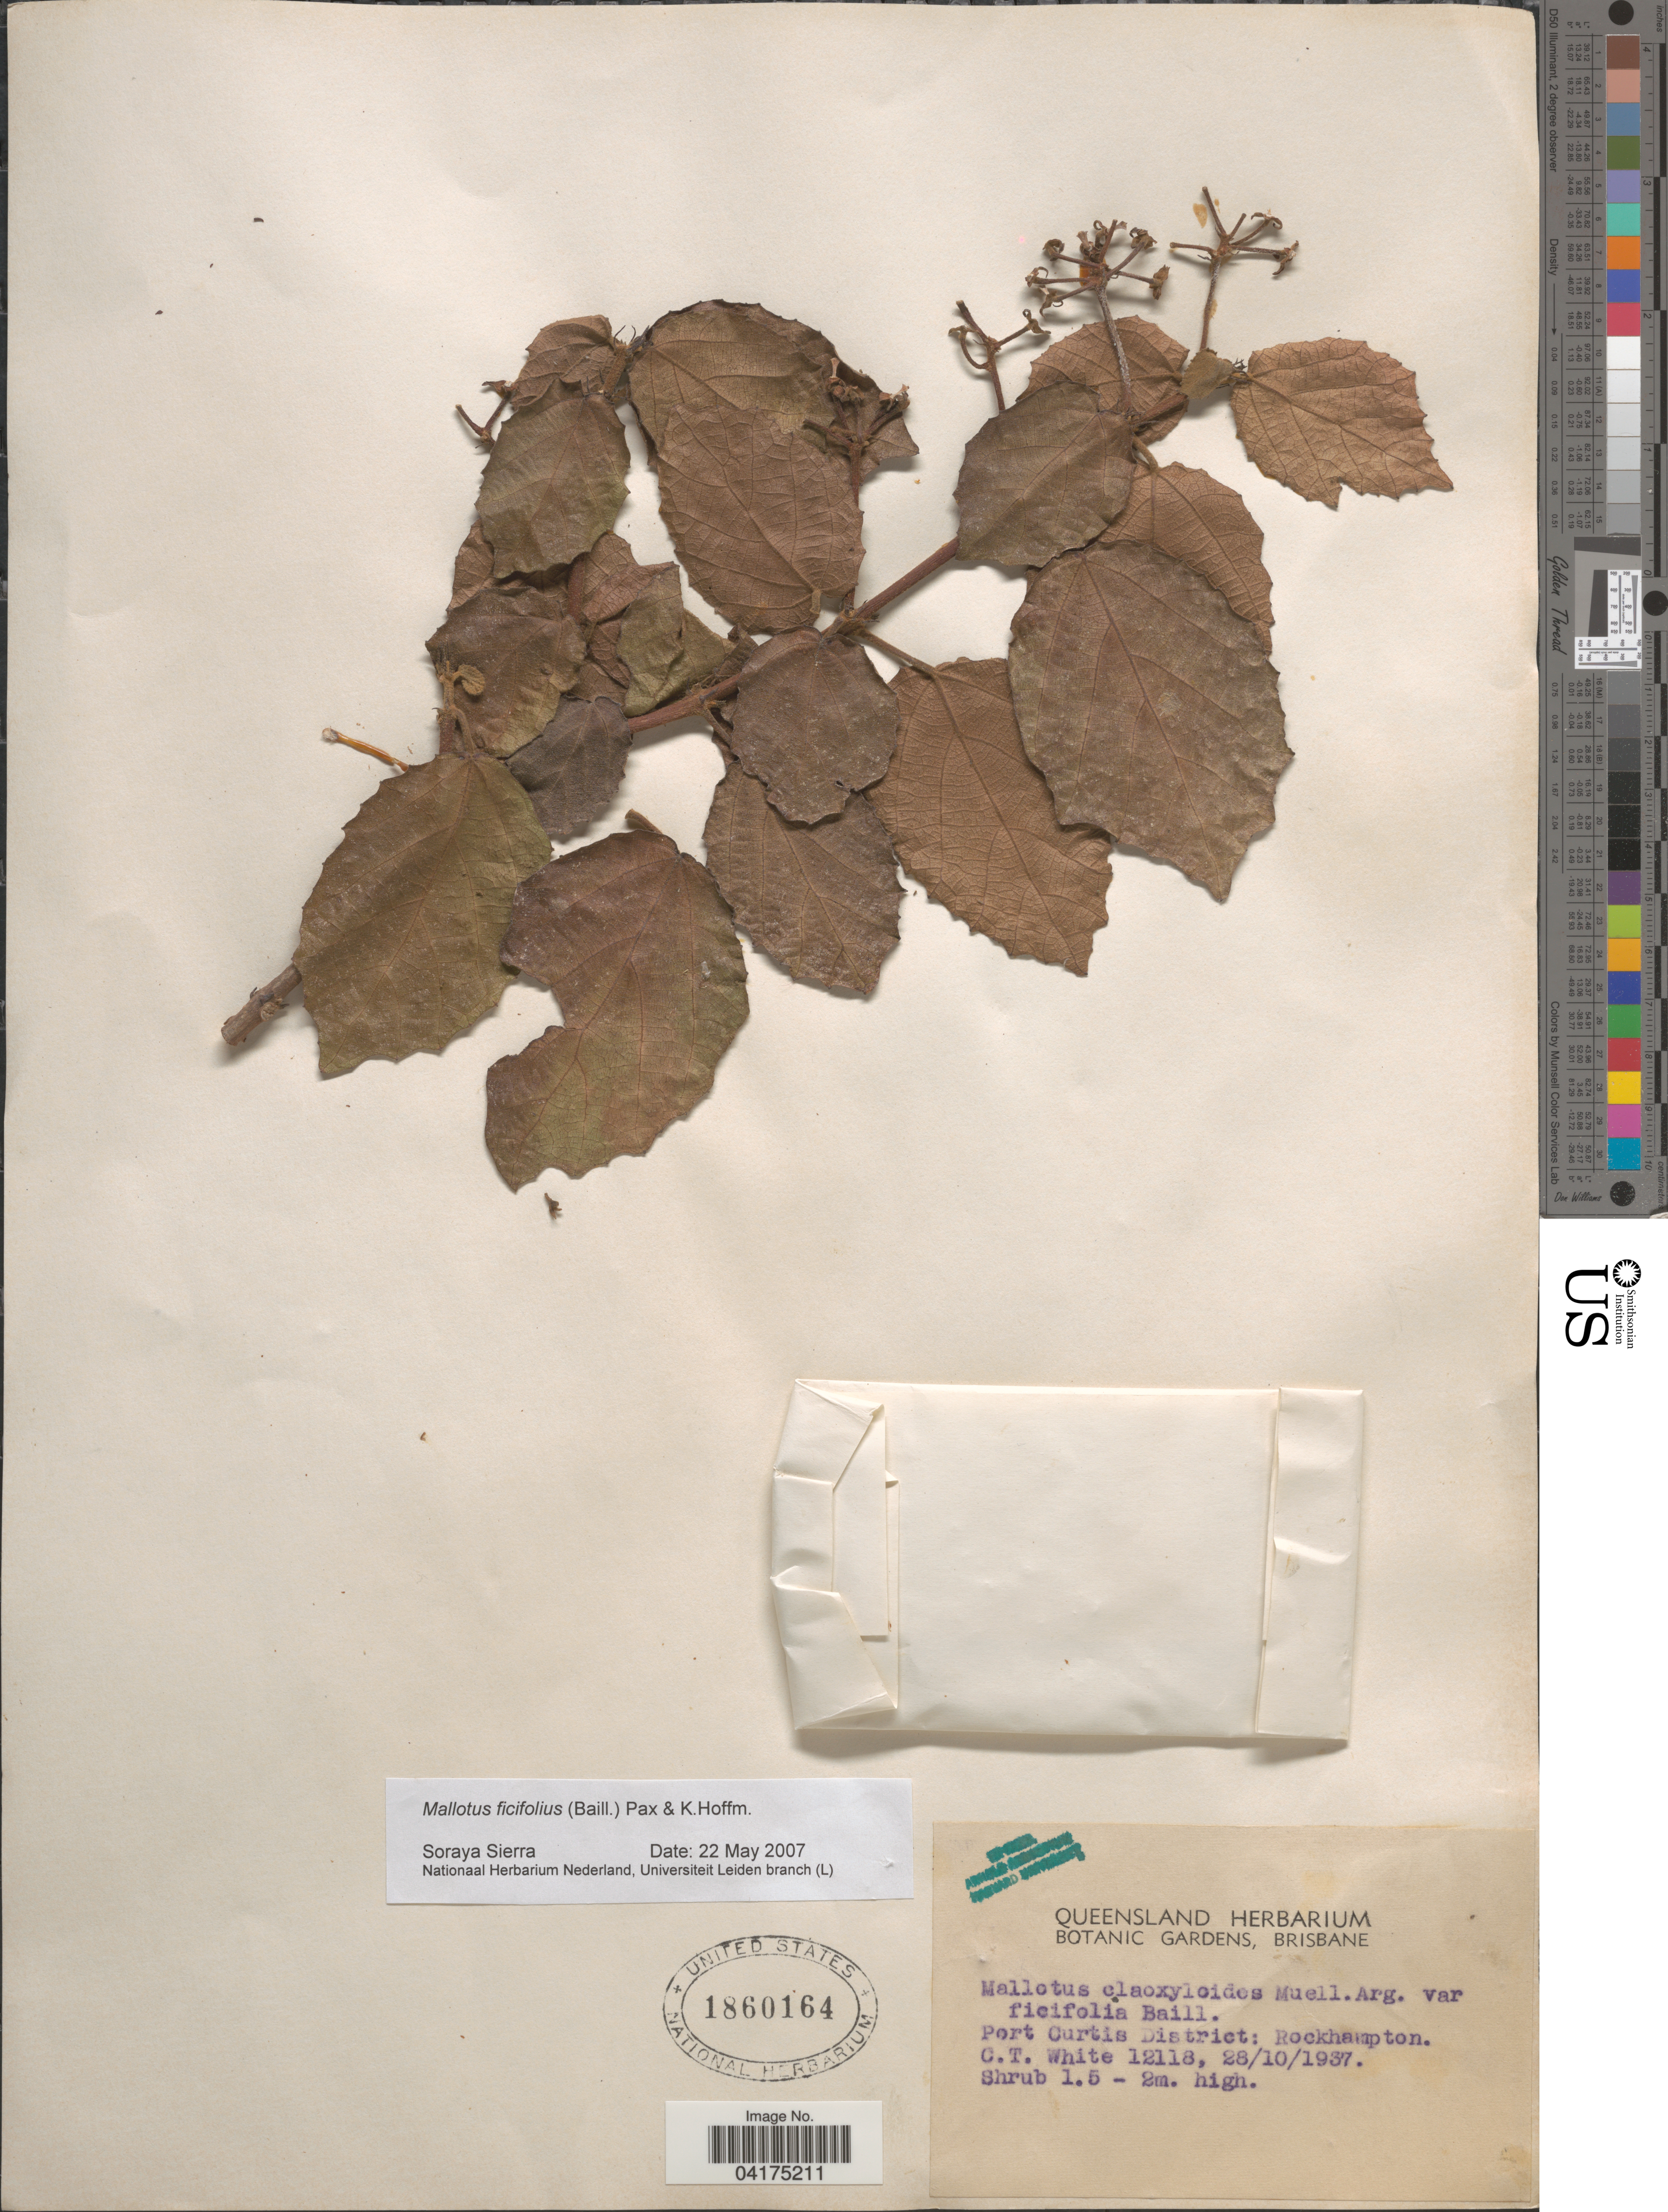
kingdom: Plantae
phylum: Tracheophyta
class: Magnoliopsida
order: Malpighiales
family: Euphorbiaceae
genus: Mallotus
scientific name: Mallotus ficifolius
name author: (Baill.) Pax & K. Hoffm.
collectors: C. T. White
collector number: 12118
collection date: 1937-10-28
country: Australia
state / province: Queensland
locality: Port Curtis District: Rockhampton.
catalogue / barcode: US 1860164